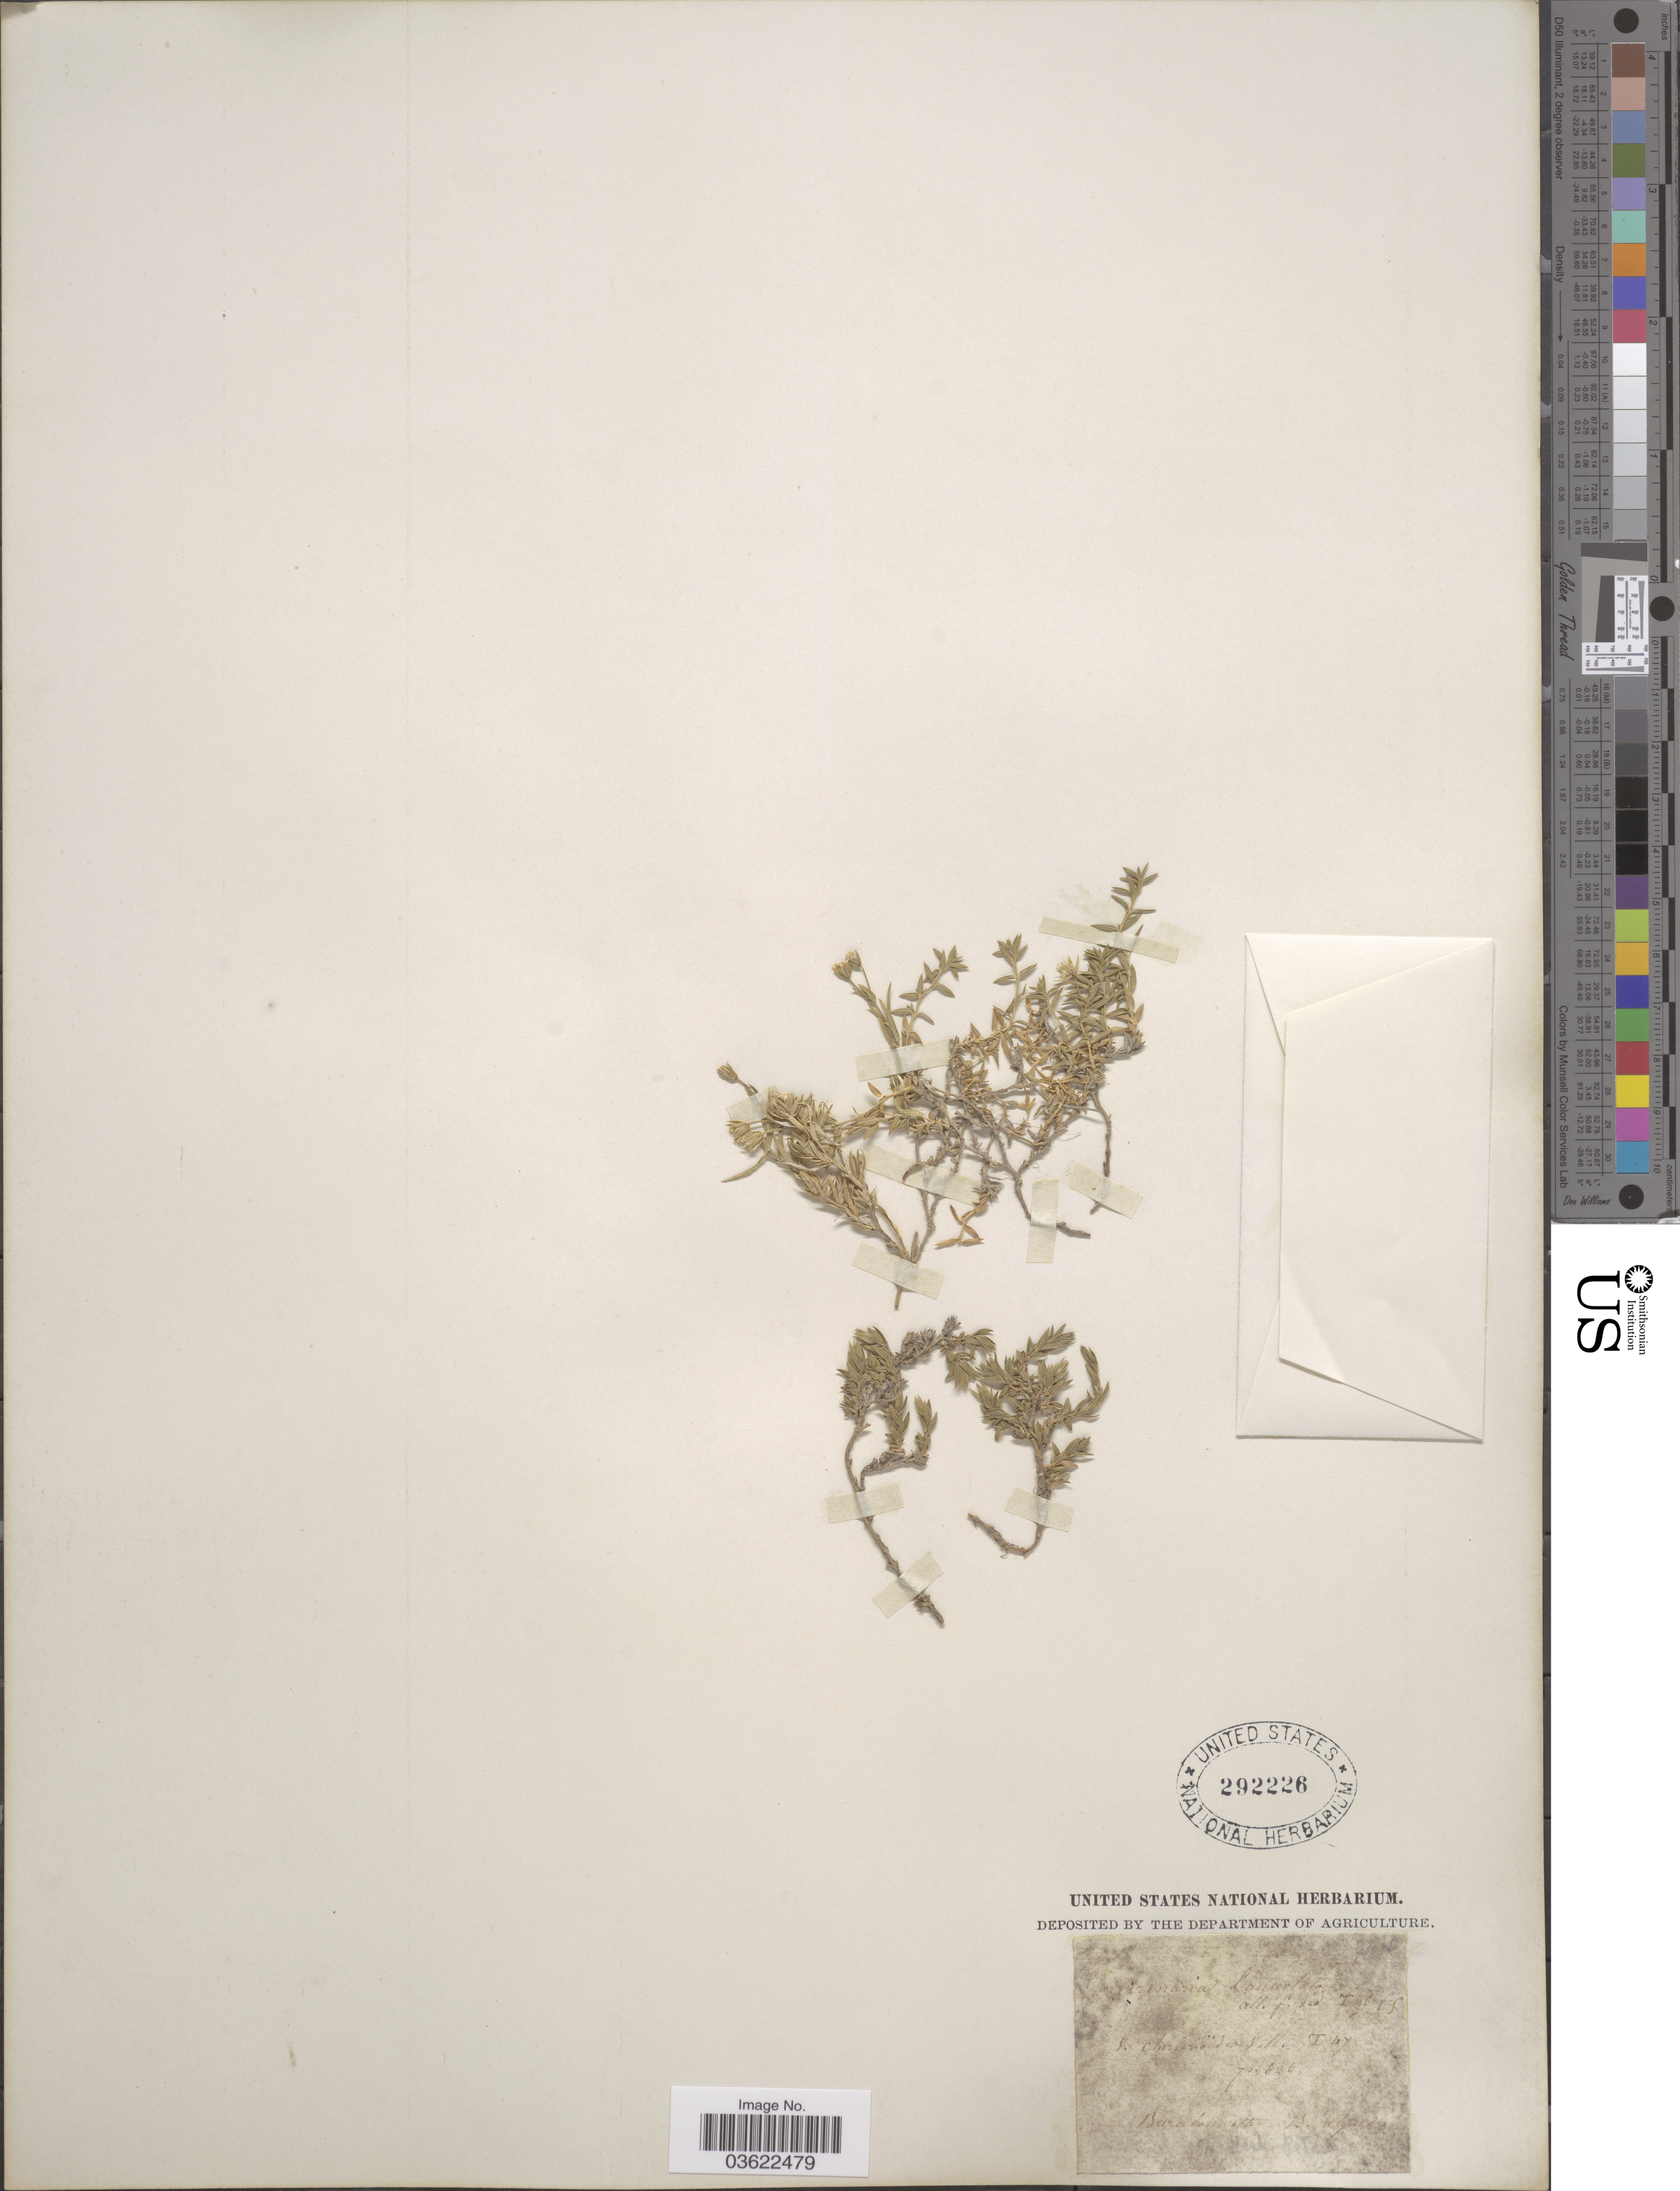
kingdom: Plantae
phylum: Tracheophyta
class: Magnoliopsida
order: Caryophyllales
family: Caryophyllaceae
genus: Facchinia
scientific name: Facchinia lanceolata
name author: (All.) Rchb.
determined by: Strong, Mark T., (BOT), Smithsonian Institution - National Museum of Natural History (UNITED STATES)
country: France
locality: Barcelonnet B. alpes.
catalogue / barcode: US 292226